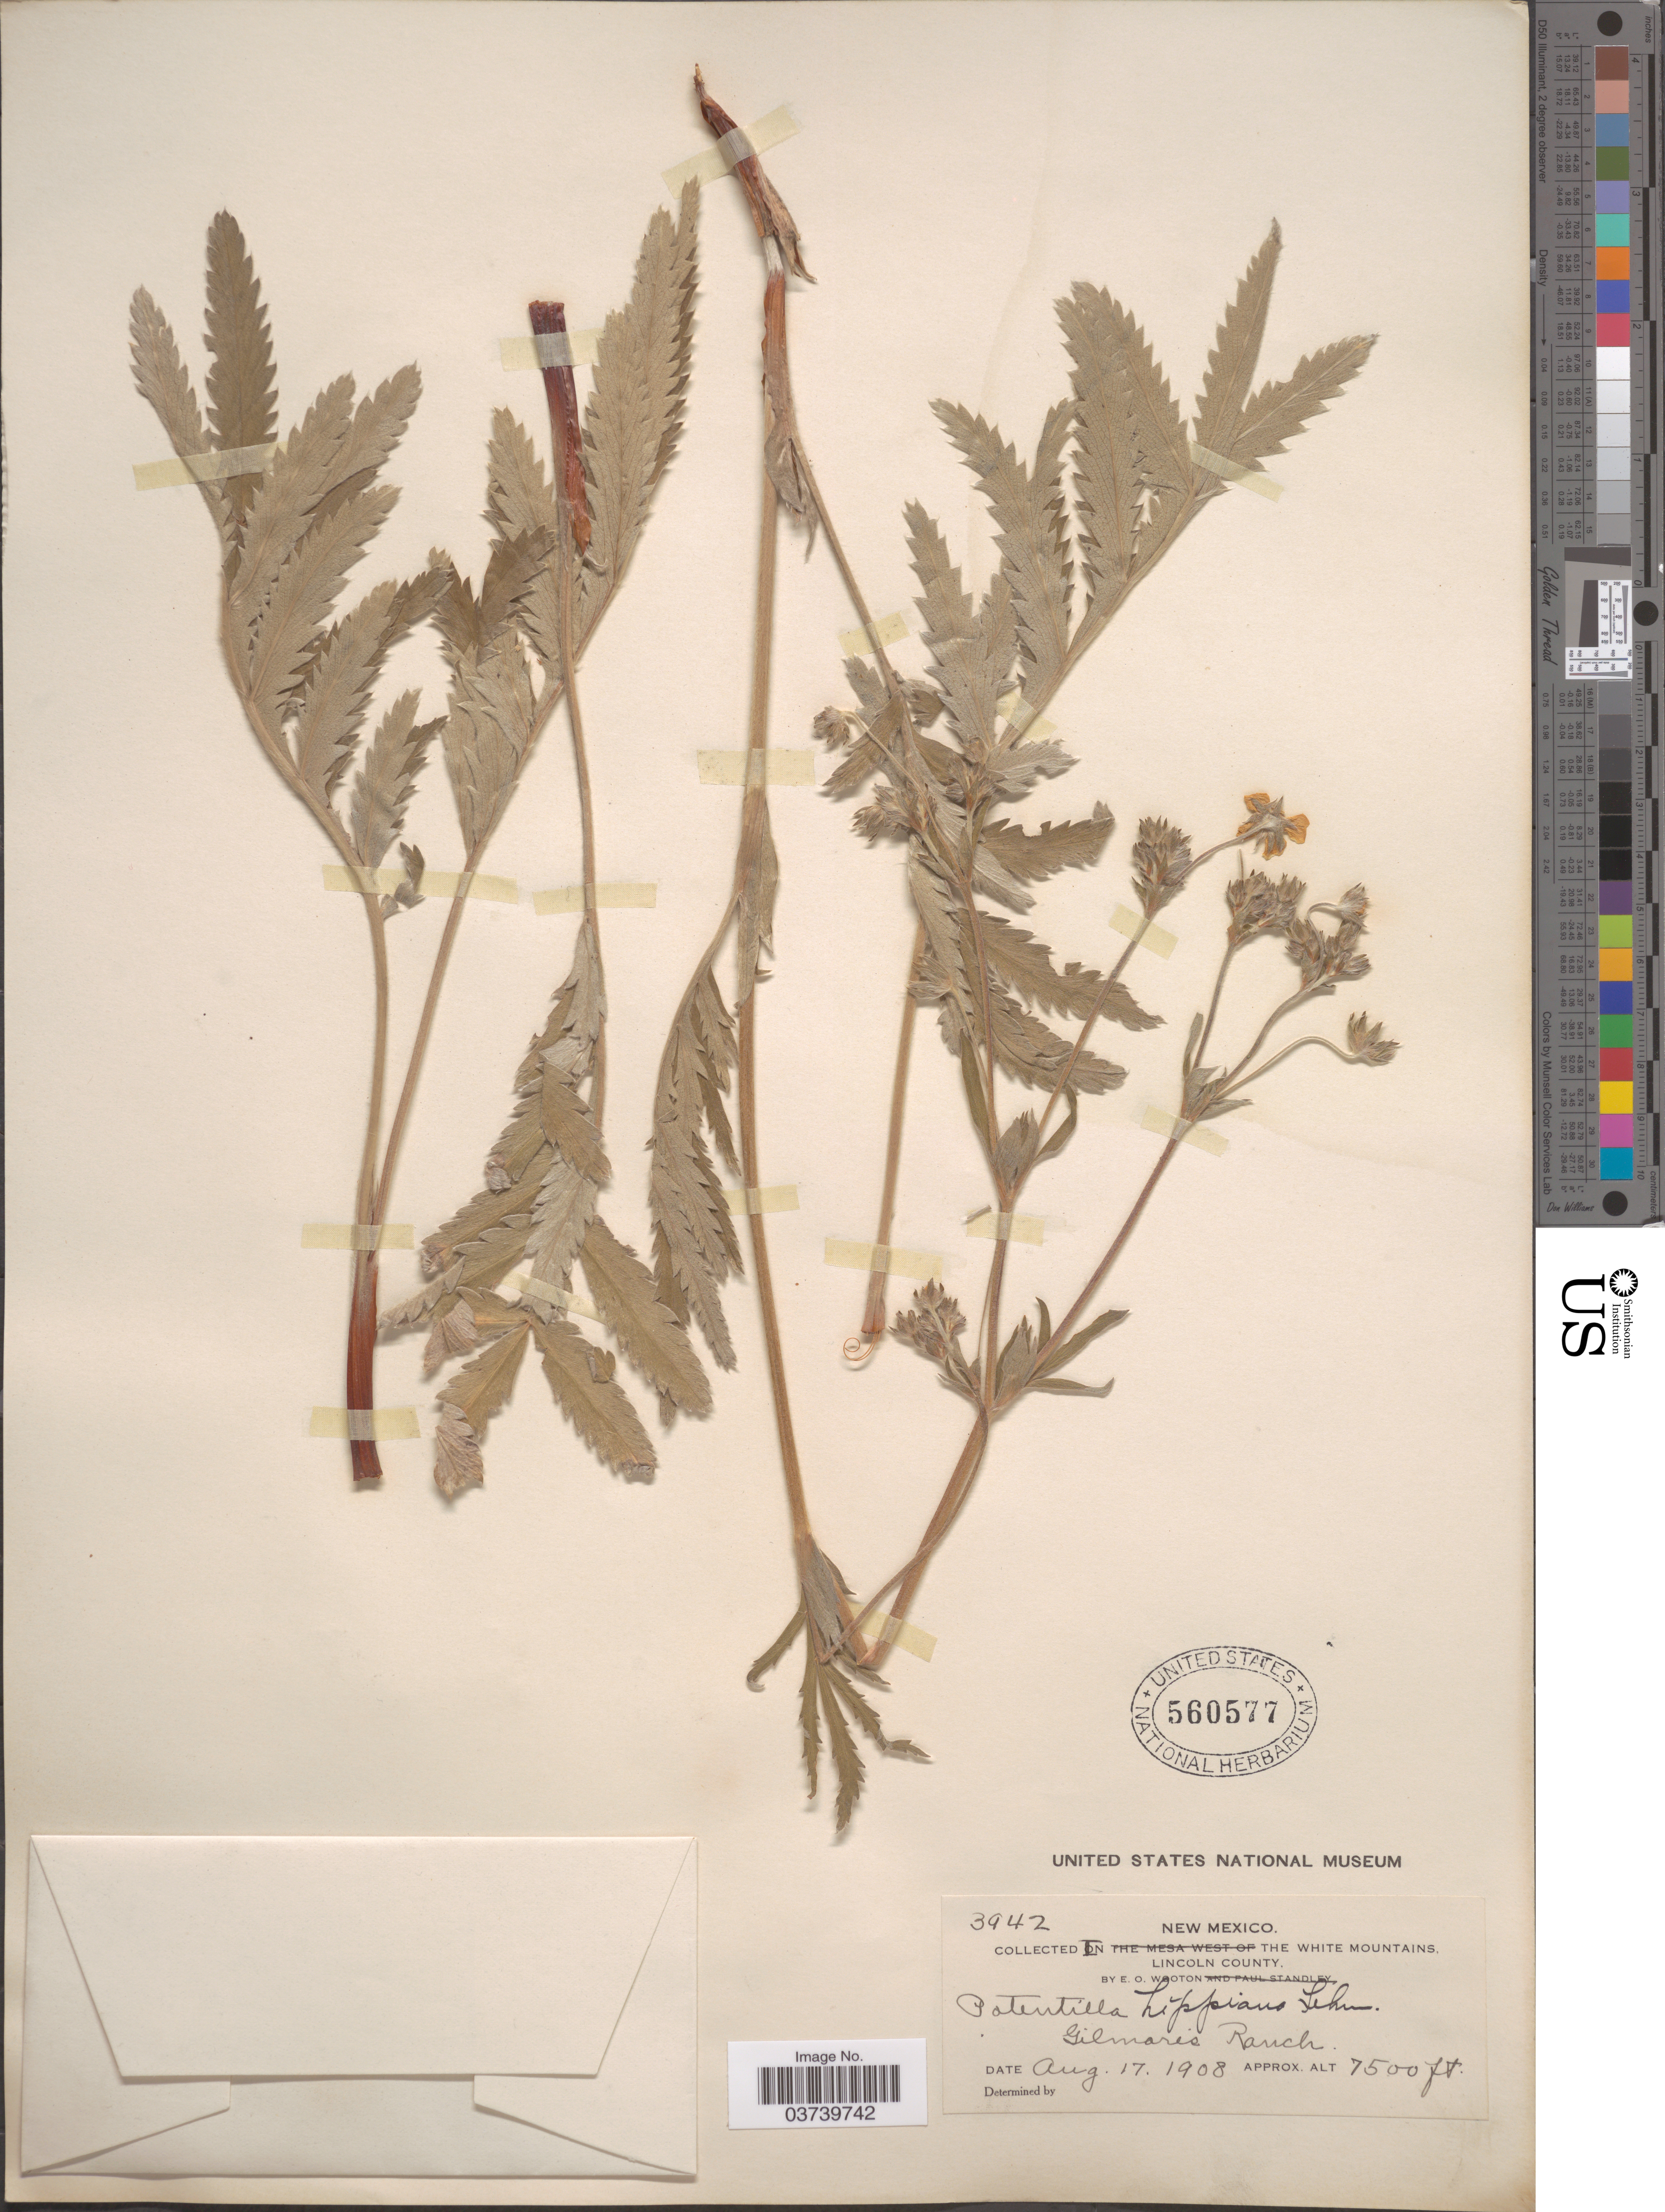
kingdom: Plantae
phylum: Tracheophyta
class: Magnoliopsida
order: Rosales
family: Rosaceae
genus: Potentilla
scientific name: Potentilla hippiana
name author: Lehm.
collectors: E. O. Wooton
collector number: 3942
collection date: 1908-08-17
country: United States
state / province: New Mexico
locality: The White Mountains, Lincoln County. Gilmore's Ranch.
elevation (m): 2286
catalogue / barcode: US 560577